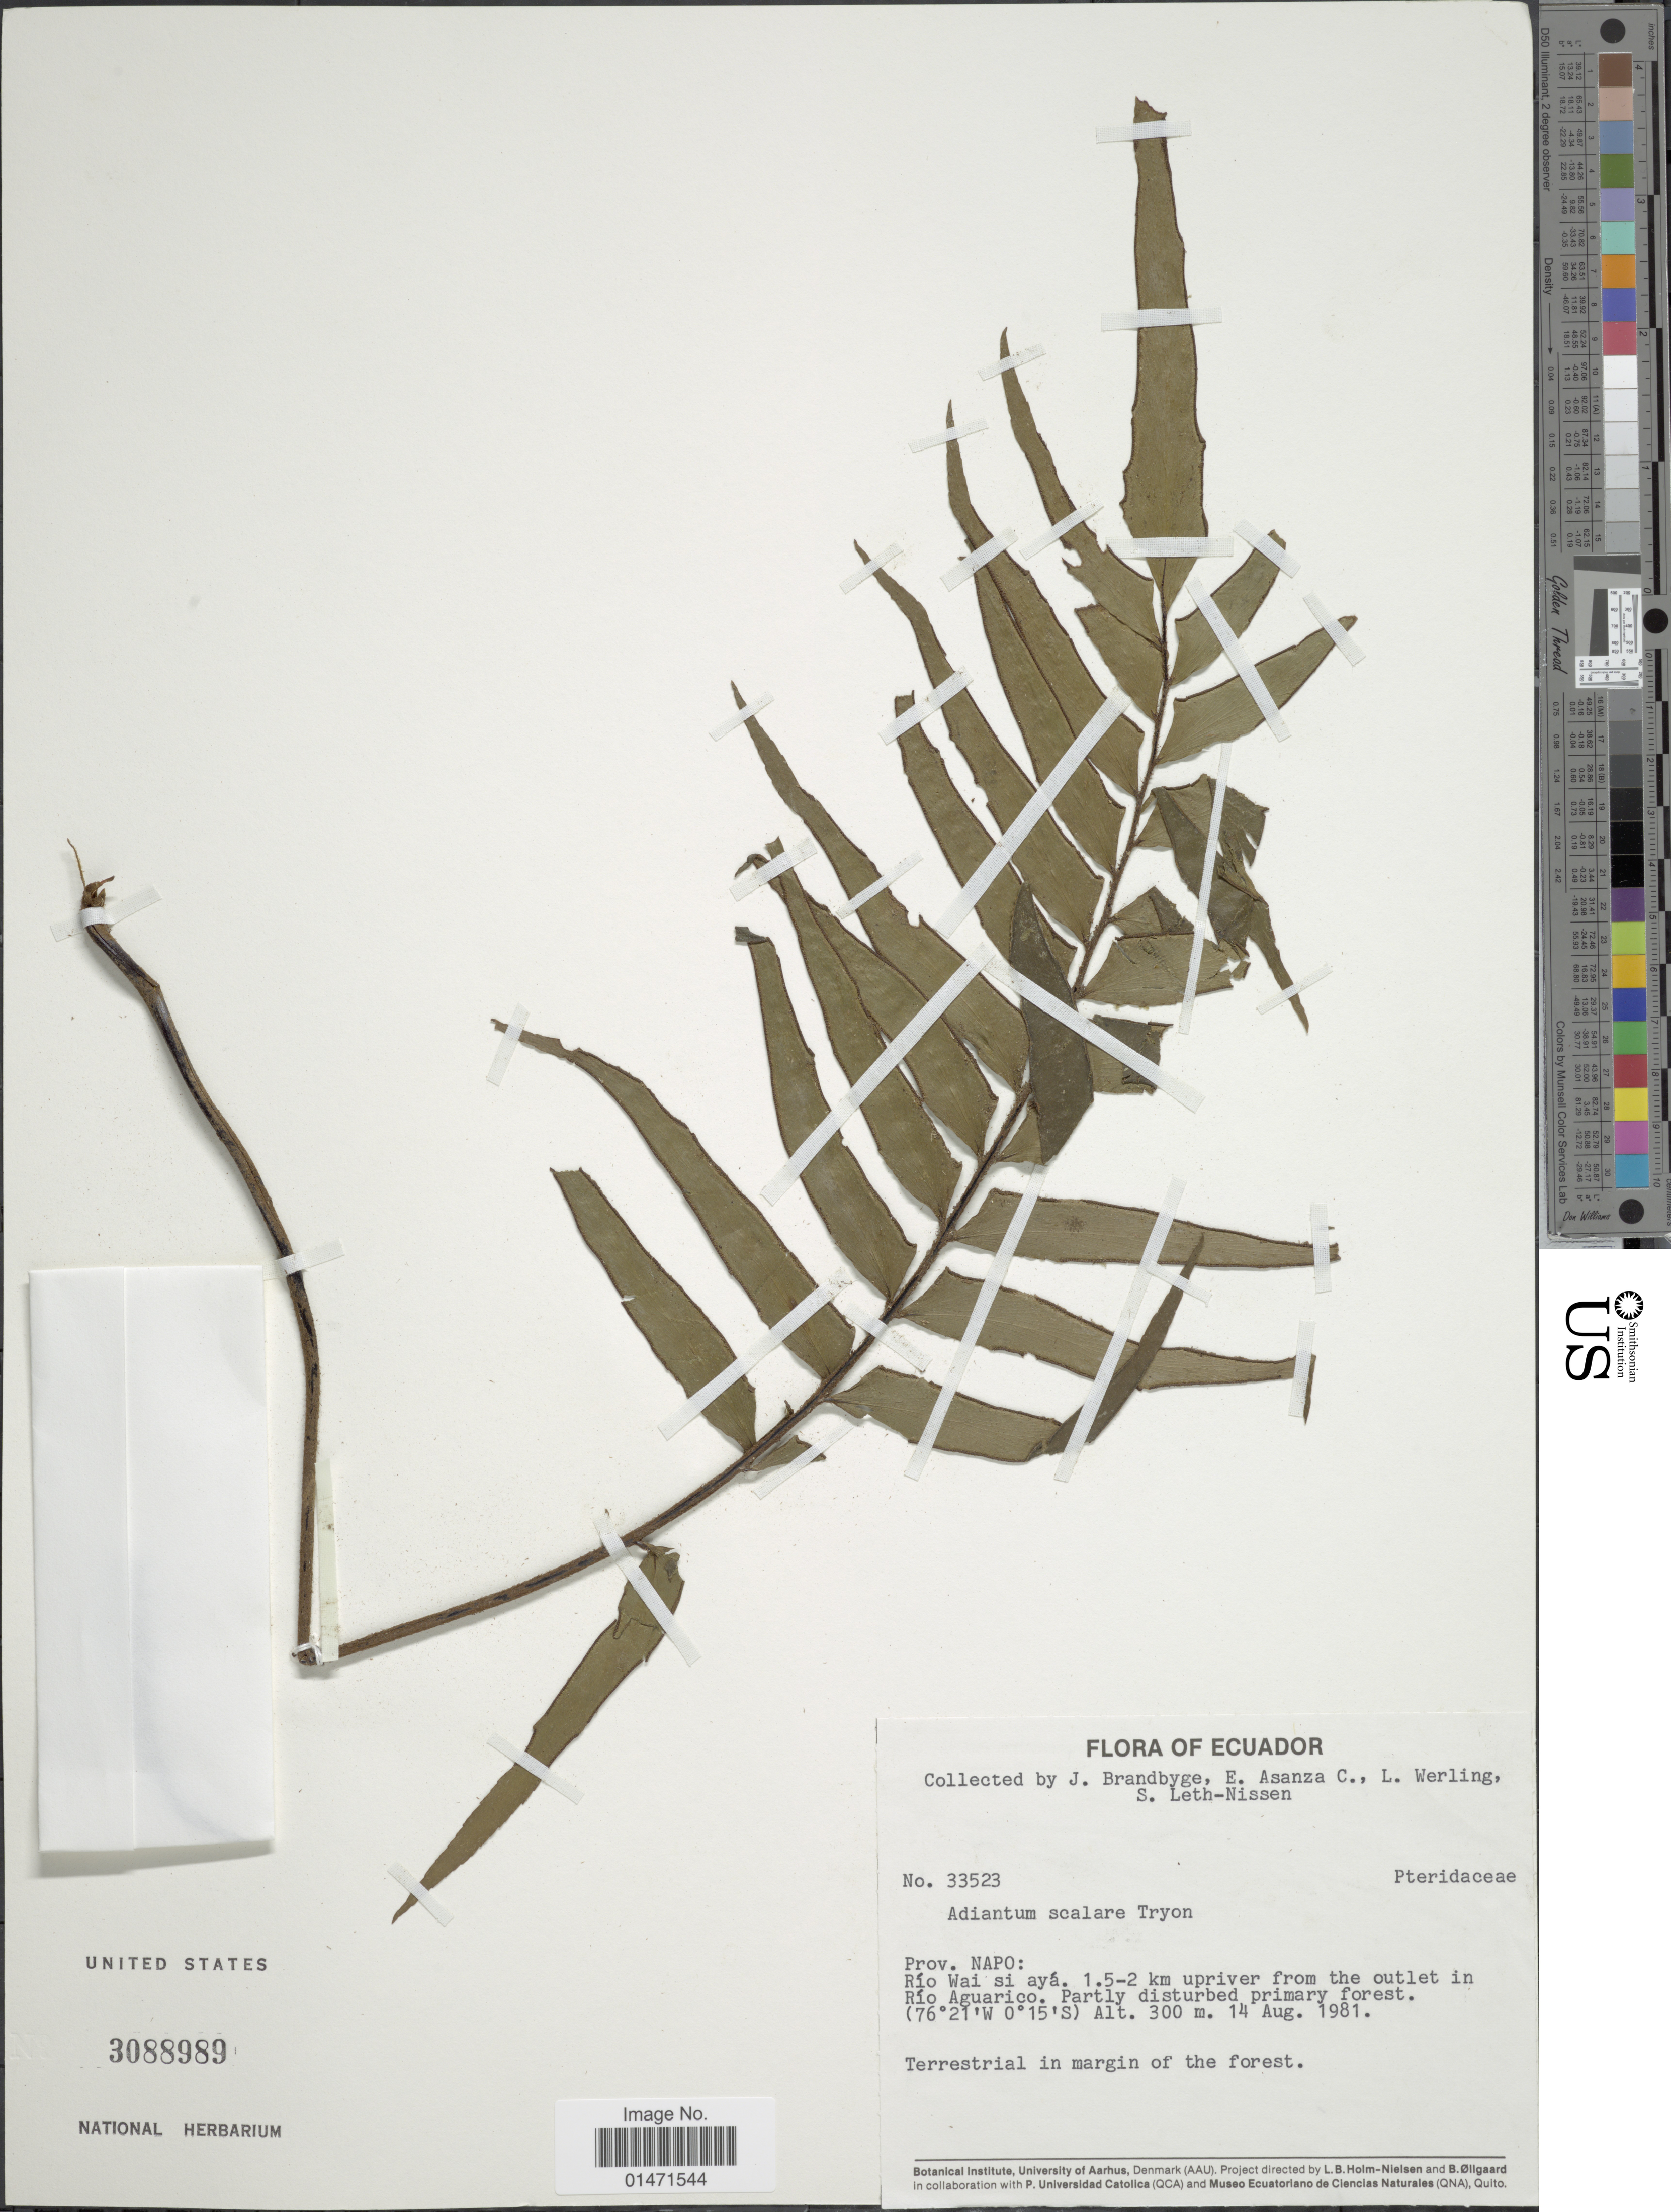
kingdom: Plantae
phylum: Tracheophyta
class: Polypodiopsida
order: Polypodiales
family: Pteridaceae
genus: Adiantum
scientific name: Adiantum scalare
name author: R.M. Tryon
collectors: J. Brandbyge, E. Asanza C., L. Werling & S. Leth-Nissen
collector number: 33523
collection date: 1981-08-14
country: Ecuador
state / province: Napo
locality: Río Wai si ayá. 1.5-2 km upriver from the outlet in Río Aguarico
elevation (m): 300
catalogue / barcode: US 3088989